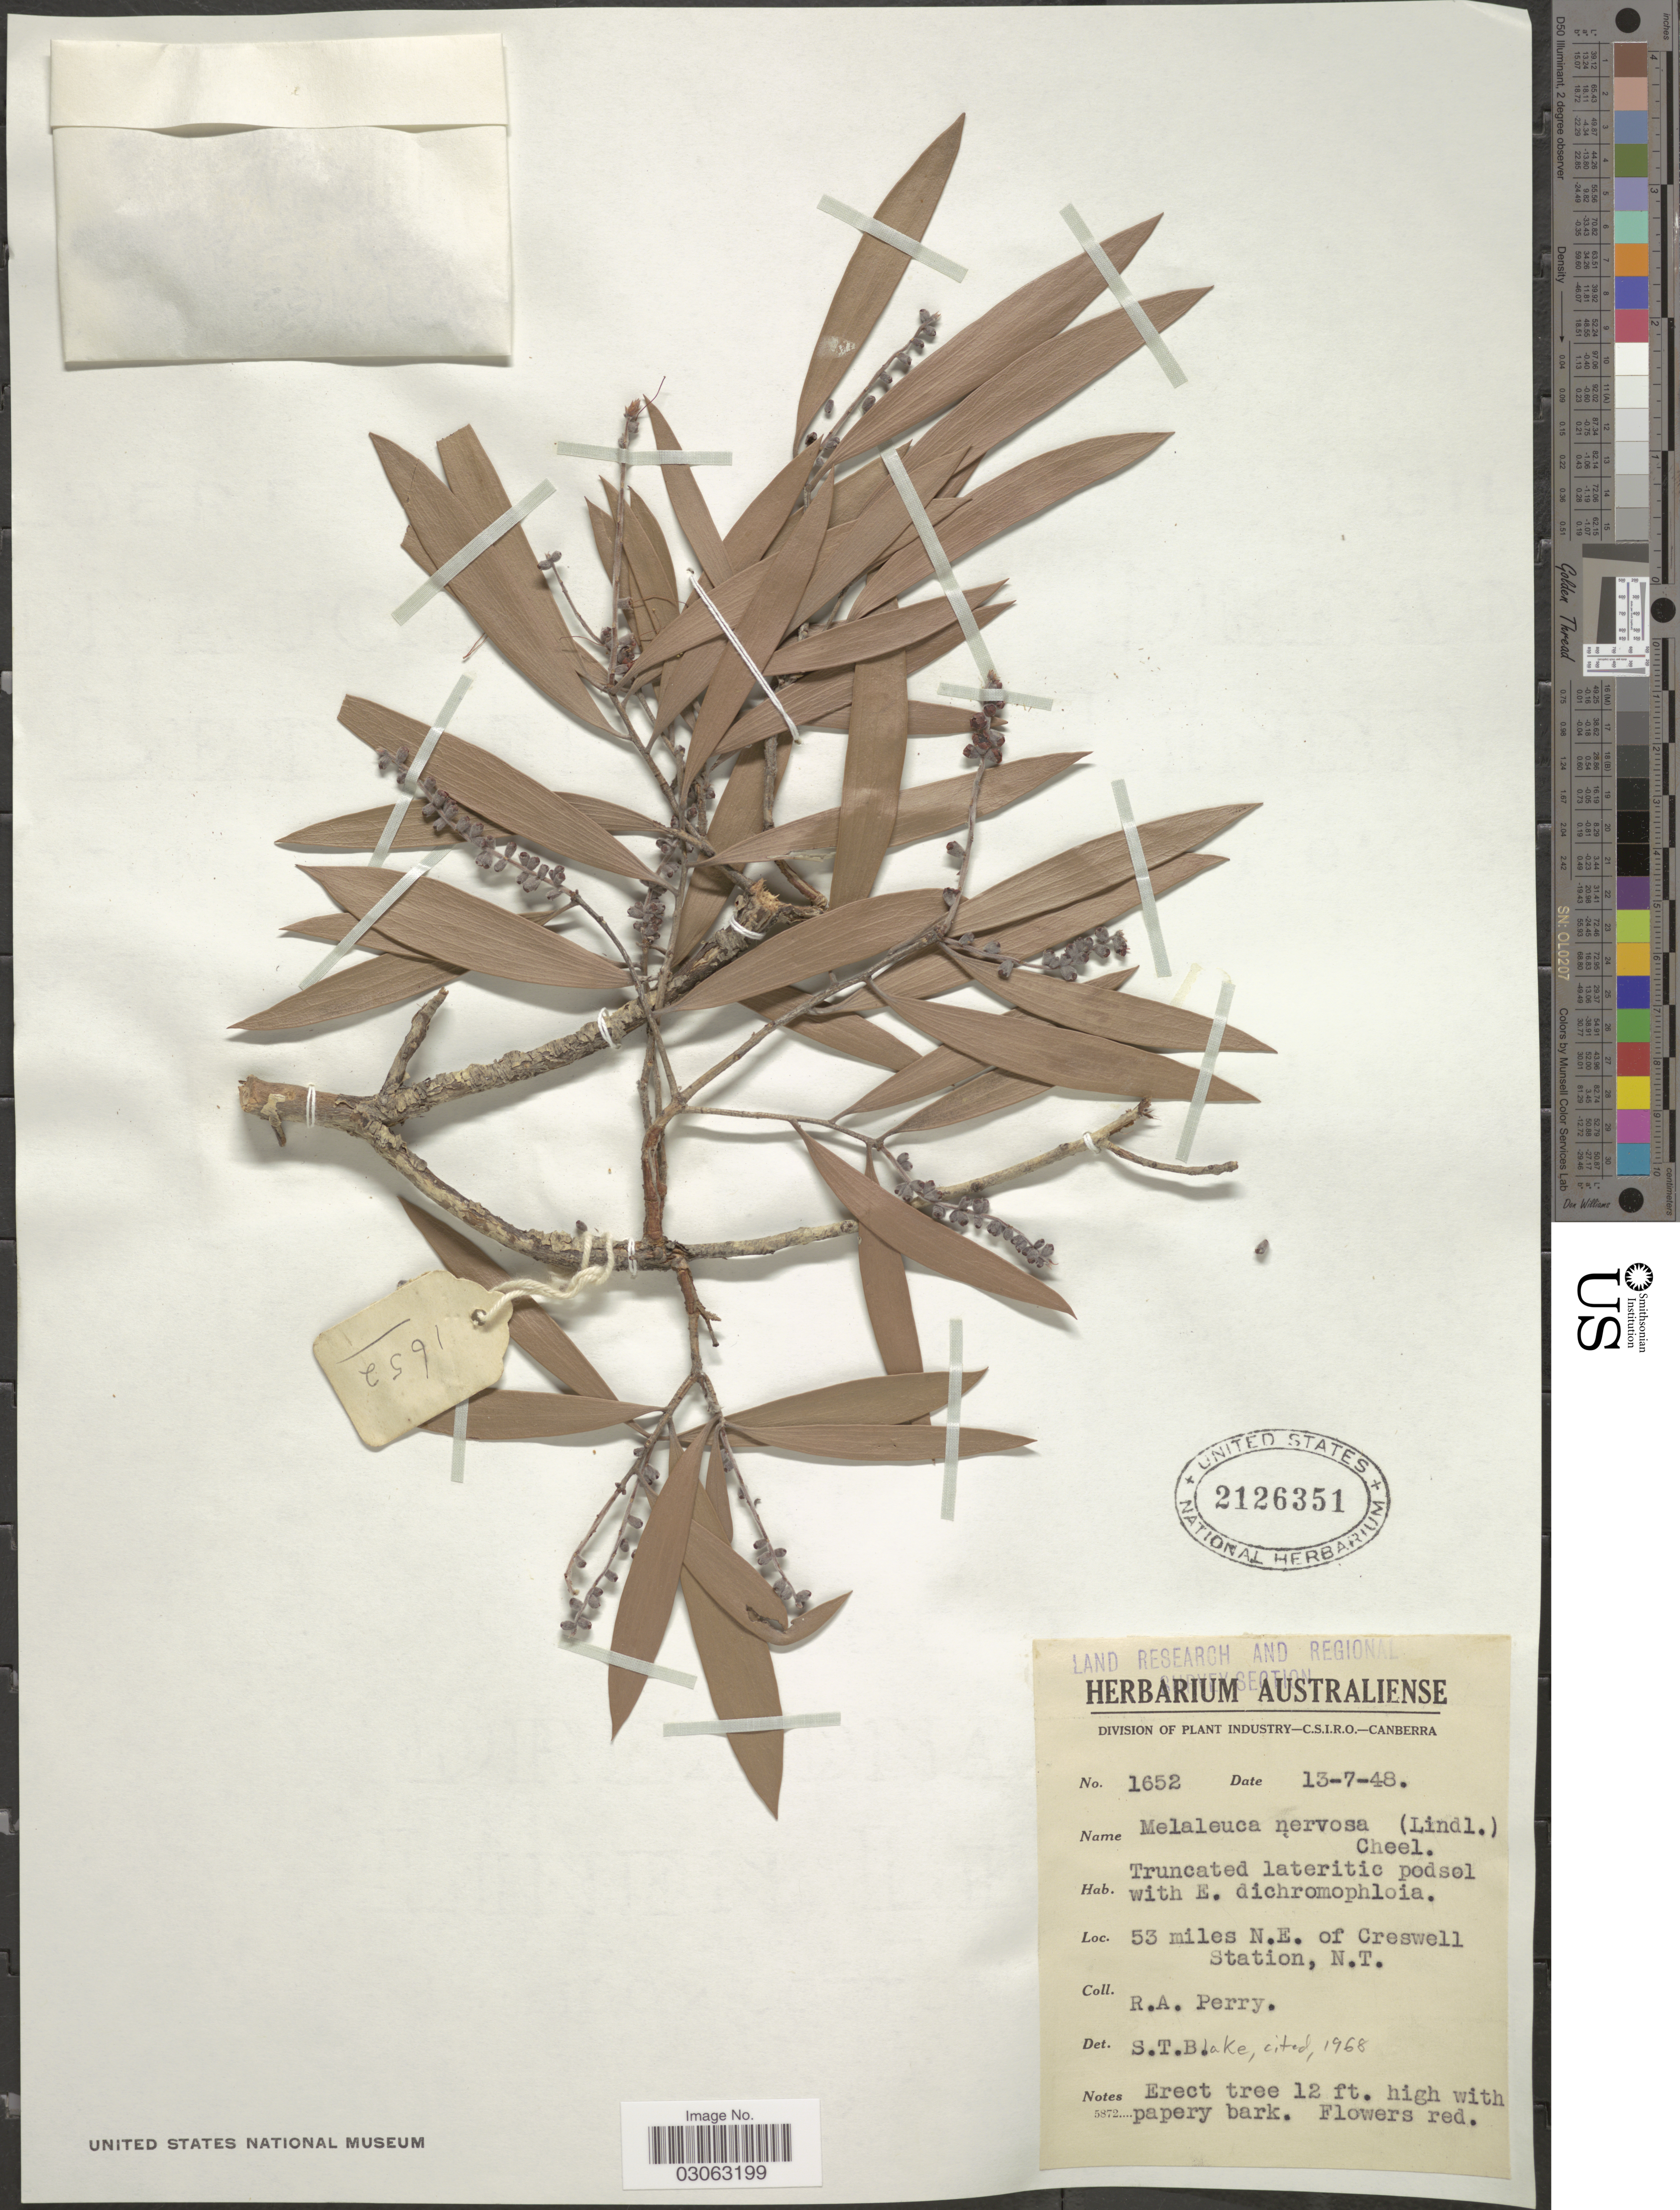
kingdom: Plantae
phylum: Tracheophyta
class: Magnoliopsida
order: Myrtales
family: Myrtaceae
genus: Melaleuca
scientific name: Melaleuca nervosa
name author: (Lindl.) Cheel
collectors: Perry, R. A.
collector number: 1652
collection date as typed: Transcribed d/m/y: 13/7/48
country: Australia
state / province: Northern Territory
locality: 53 miles N.E. of Creswell Station, N. T.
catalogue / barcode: US 2126351